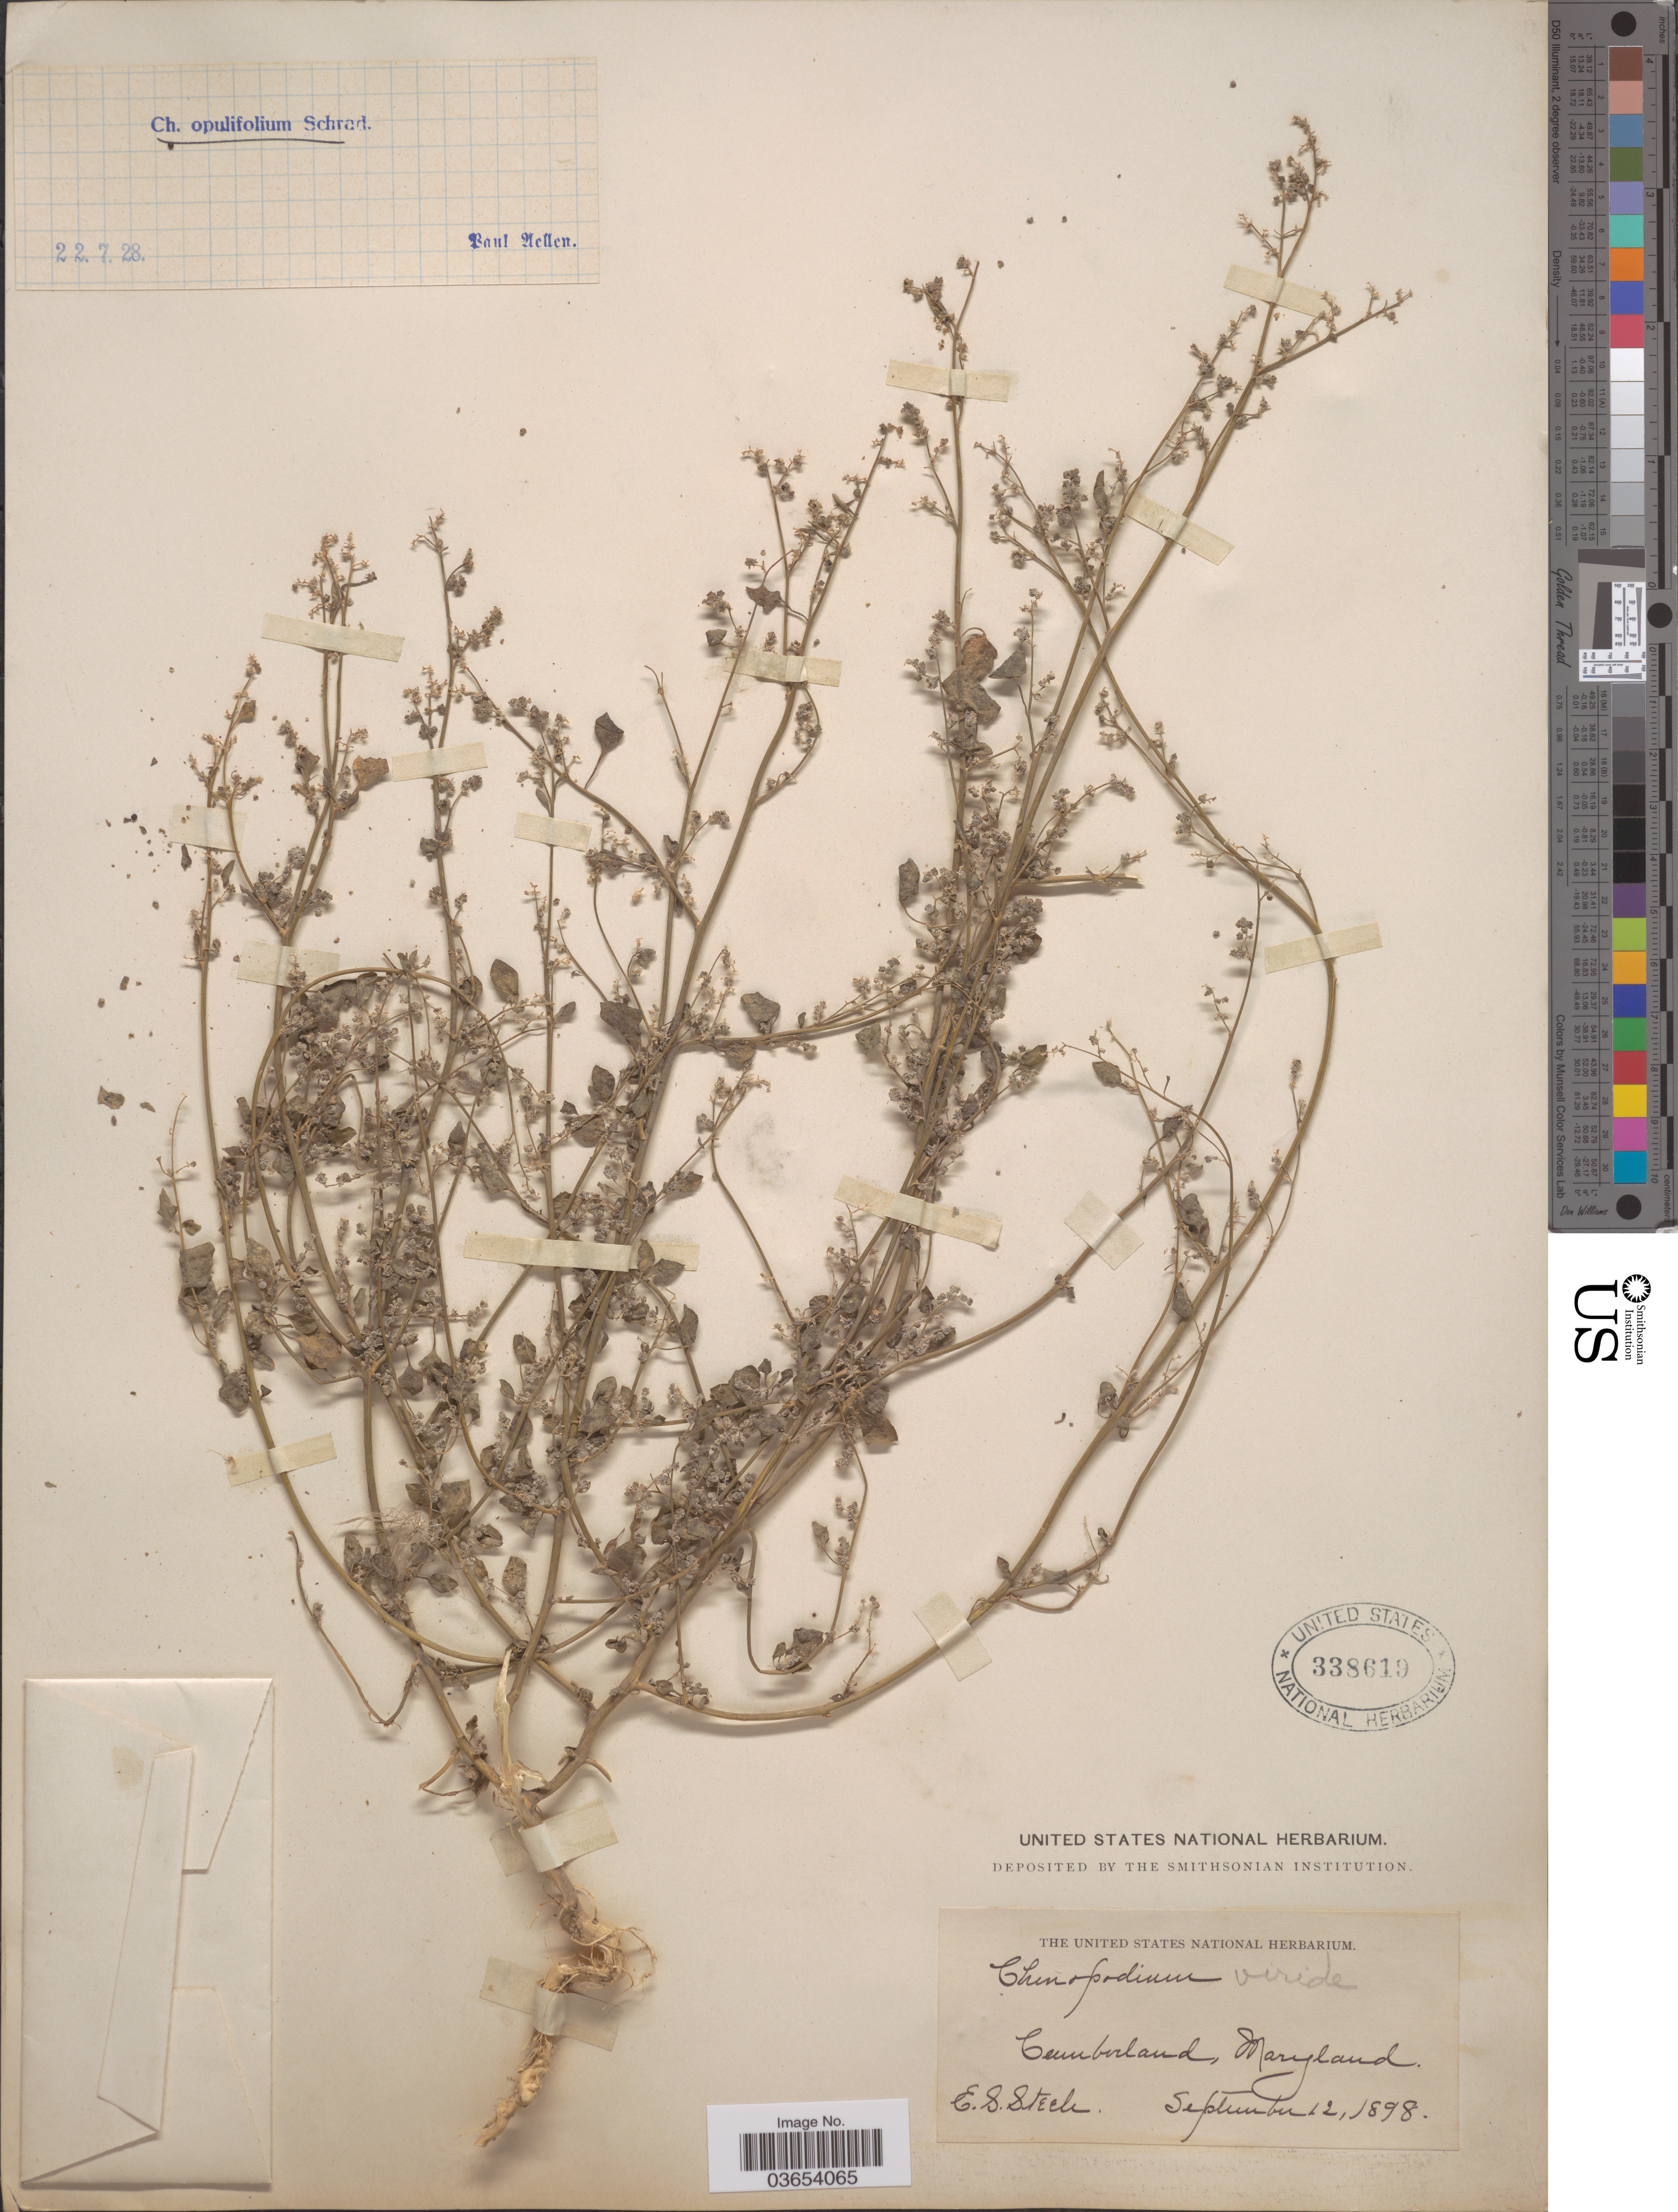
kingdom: Plantae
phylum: Tracheophyta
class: Magnoliopsida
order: Caryophyllales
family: Amaranthaceae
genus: Chenopodium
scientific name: Chenopodium viride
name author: L.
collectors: E. Steele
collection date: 1898-09-12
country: United States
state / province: Maryland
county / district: Allegany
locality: Cumberland.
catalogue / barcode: US 338619